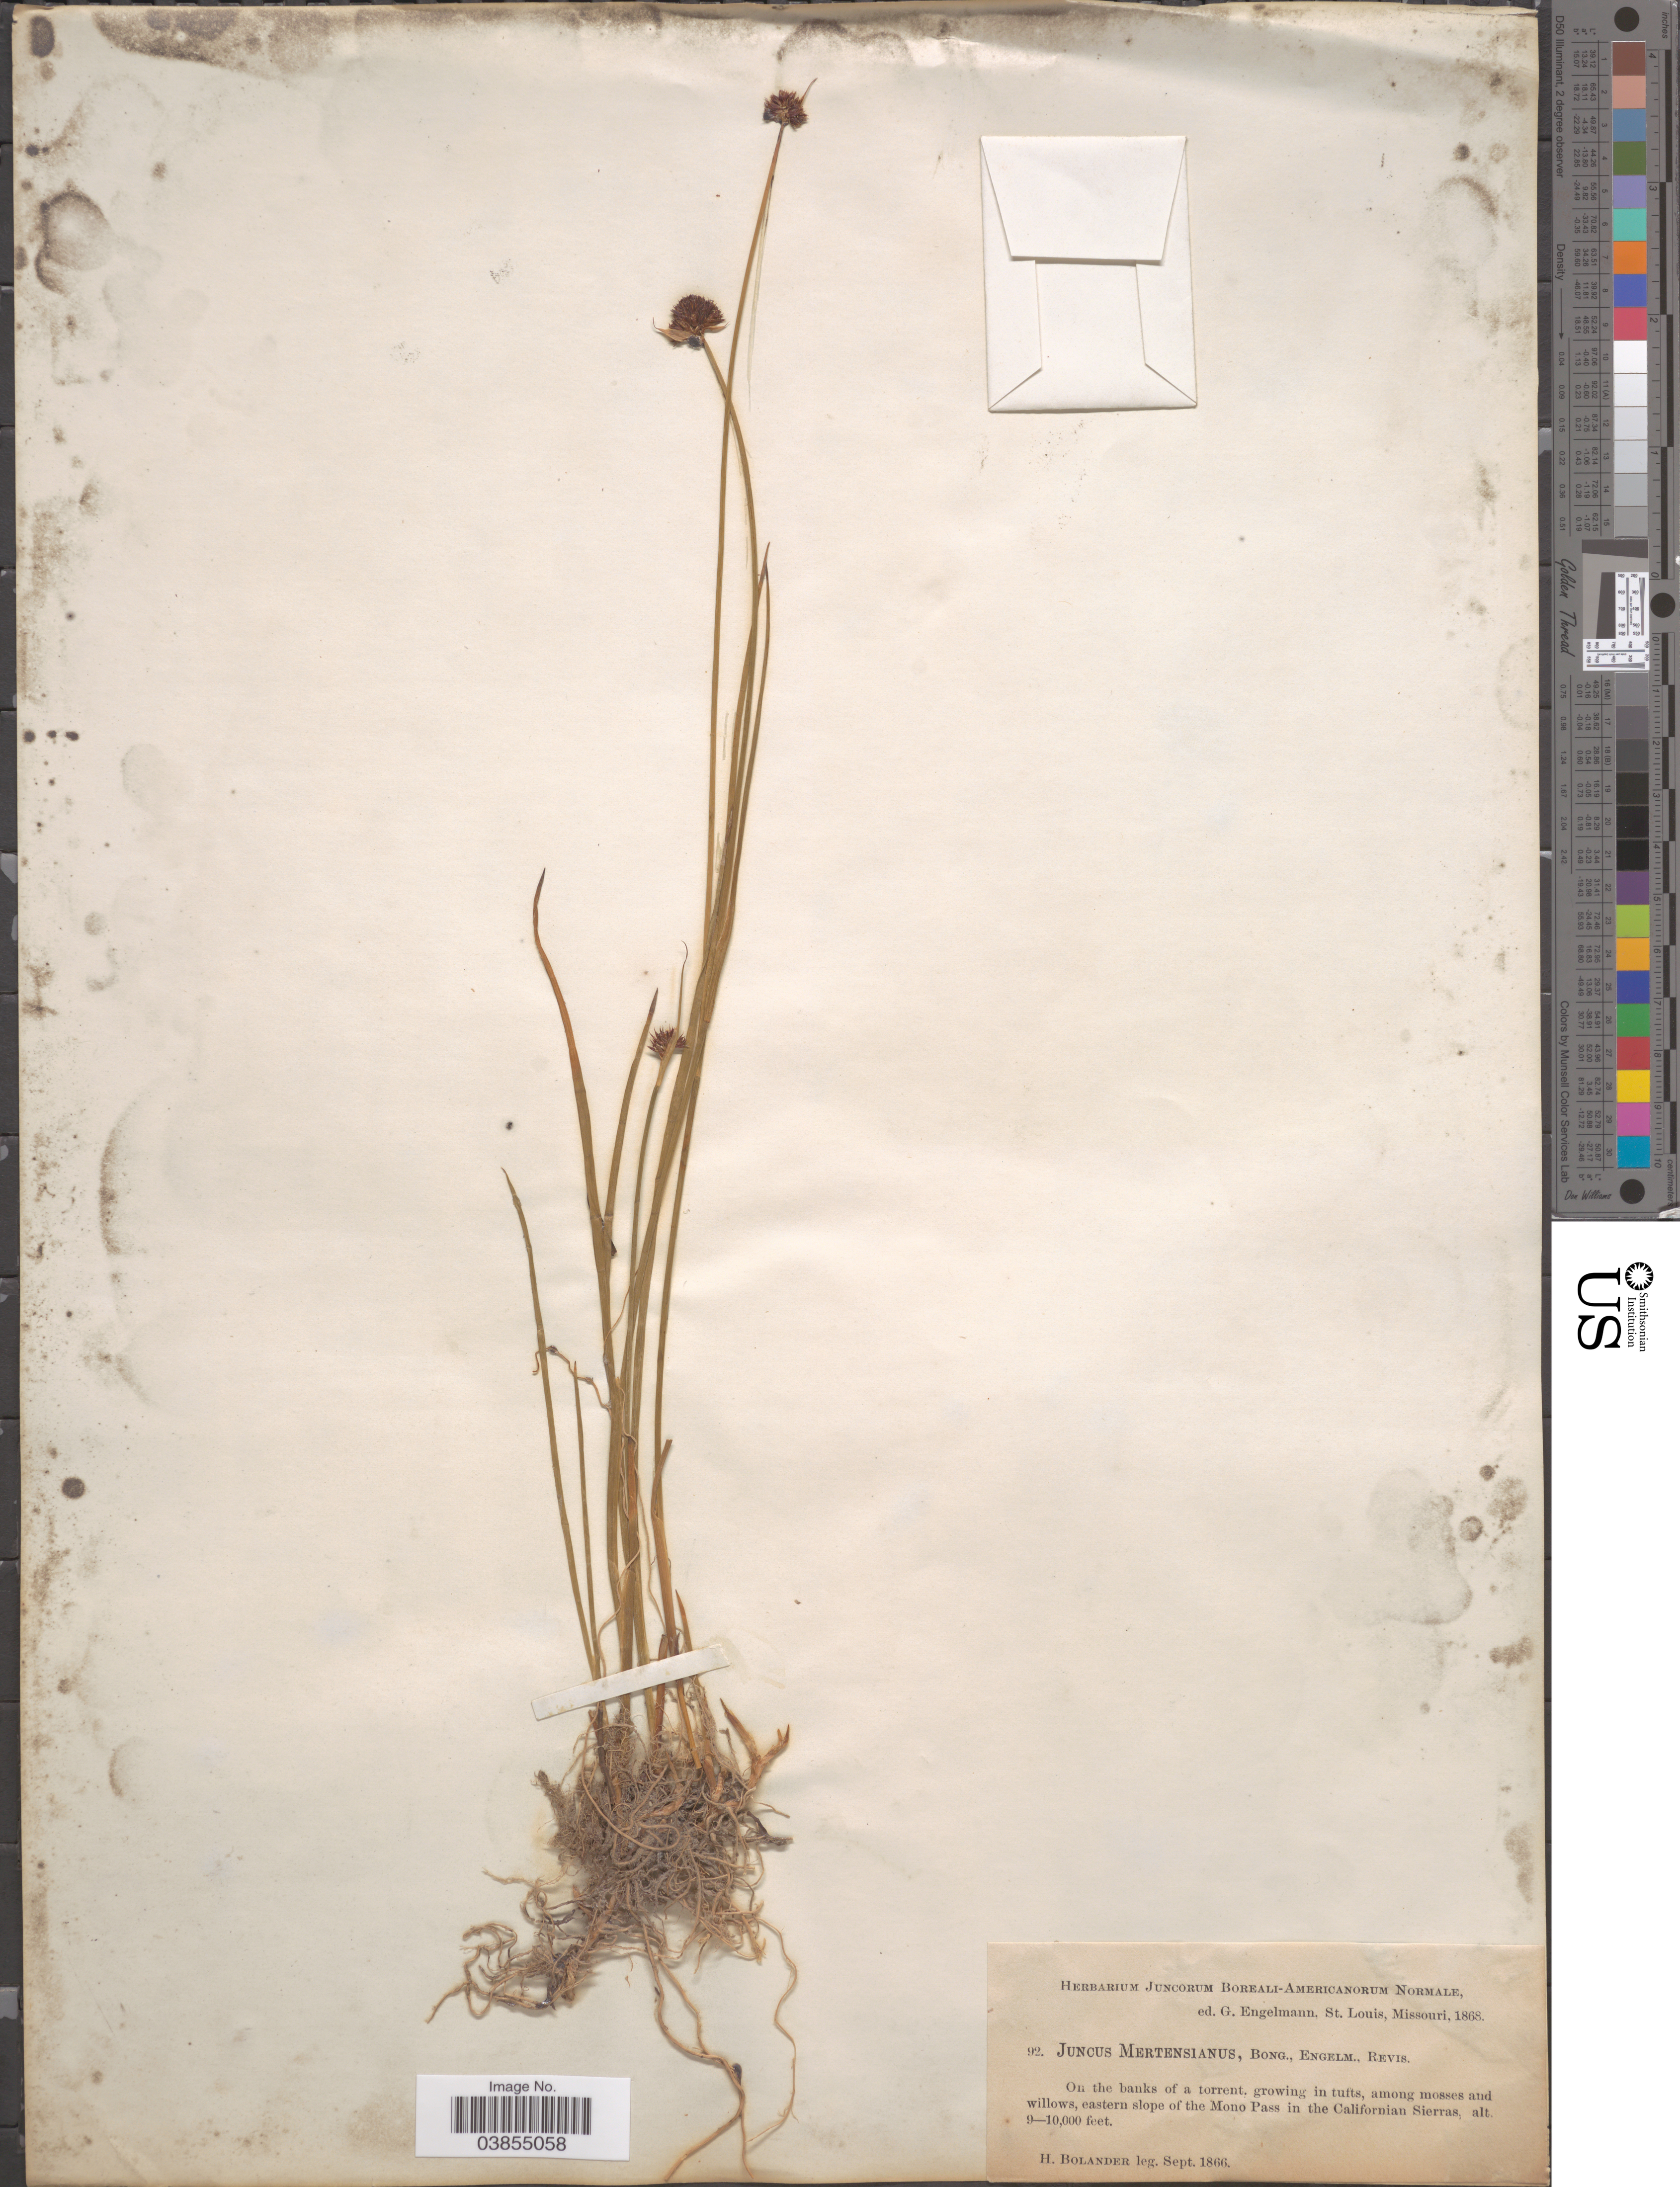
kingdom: Plantae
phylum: Tracheophyta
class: Liliopsida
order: Poales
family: Juncaceae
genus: Juncus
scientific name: Juncus mertensianus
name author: Bong.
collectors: H. Bolander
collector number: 92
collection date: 1866-09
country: United States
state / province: California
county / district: Mono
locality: On the banks of a torrent, growing in tufts, among mosses and willows, eastern slope of the Mono Pass in the Californian Sierras.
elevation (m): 2743